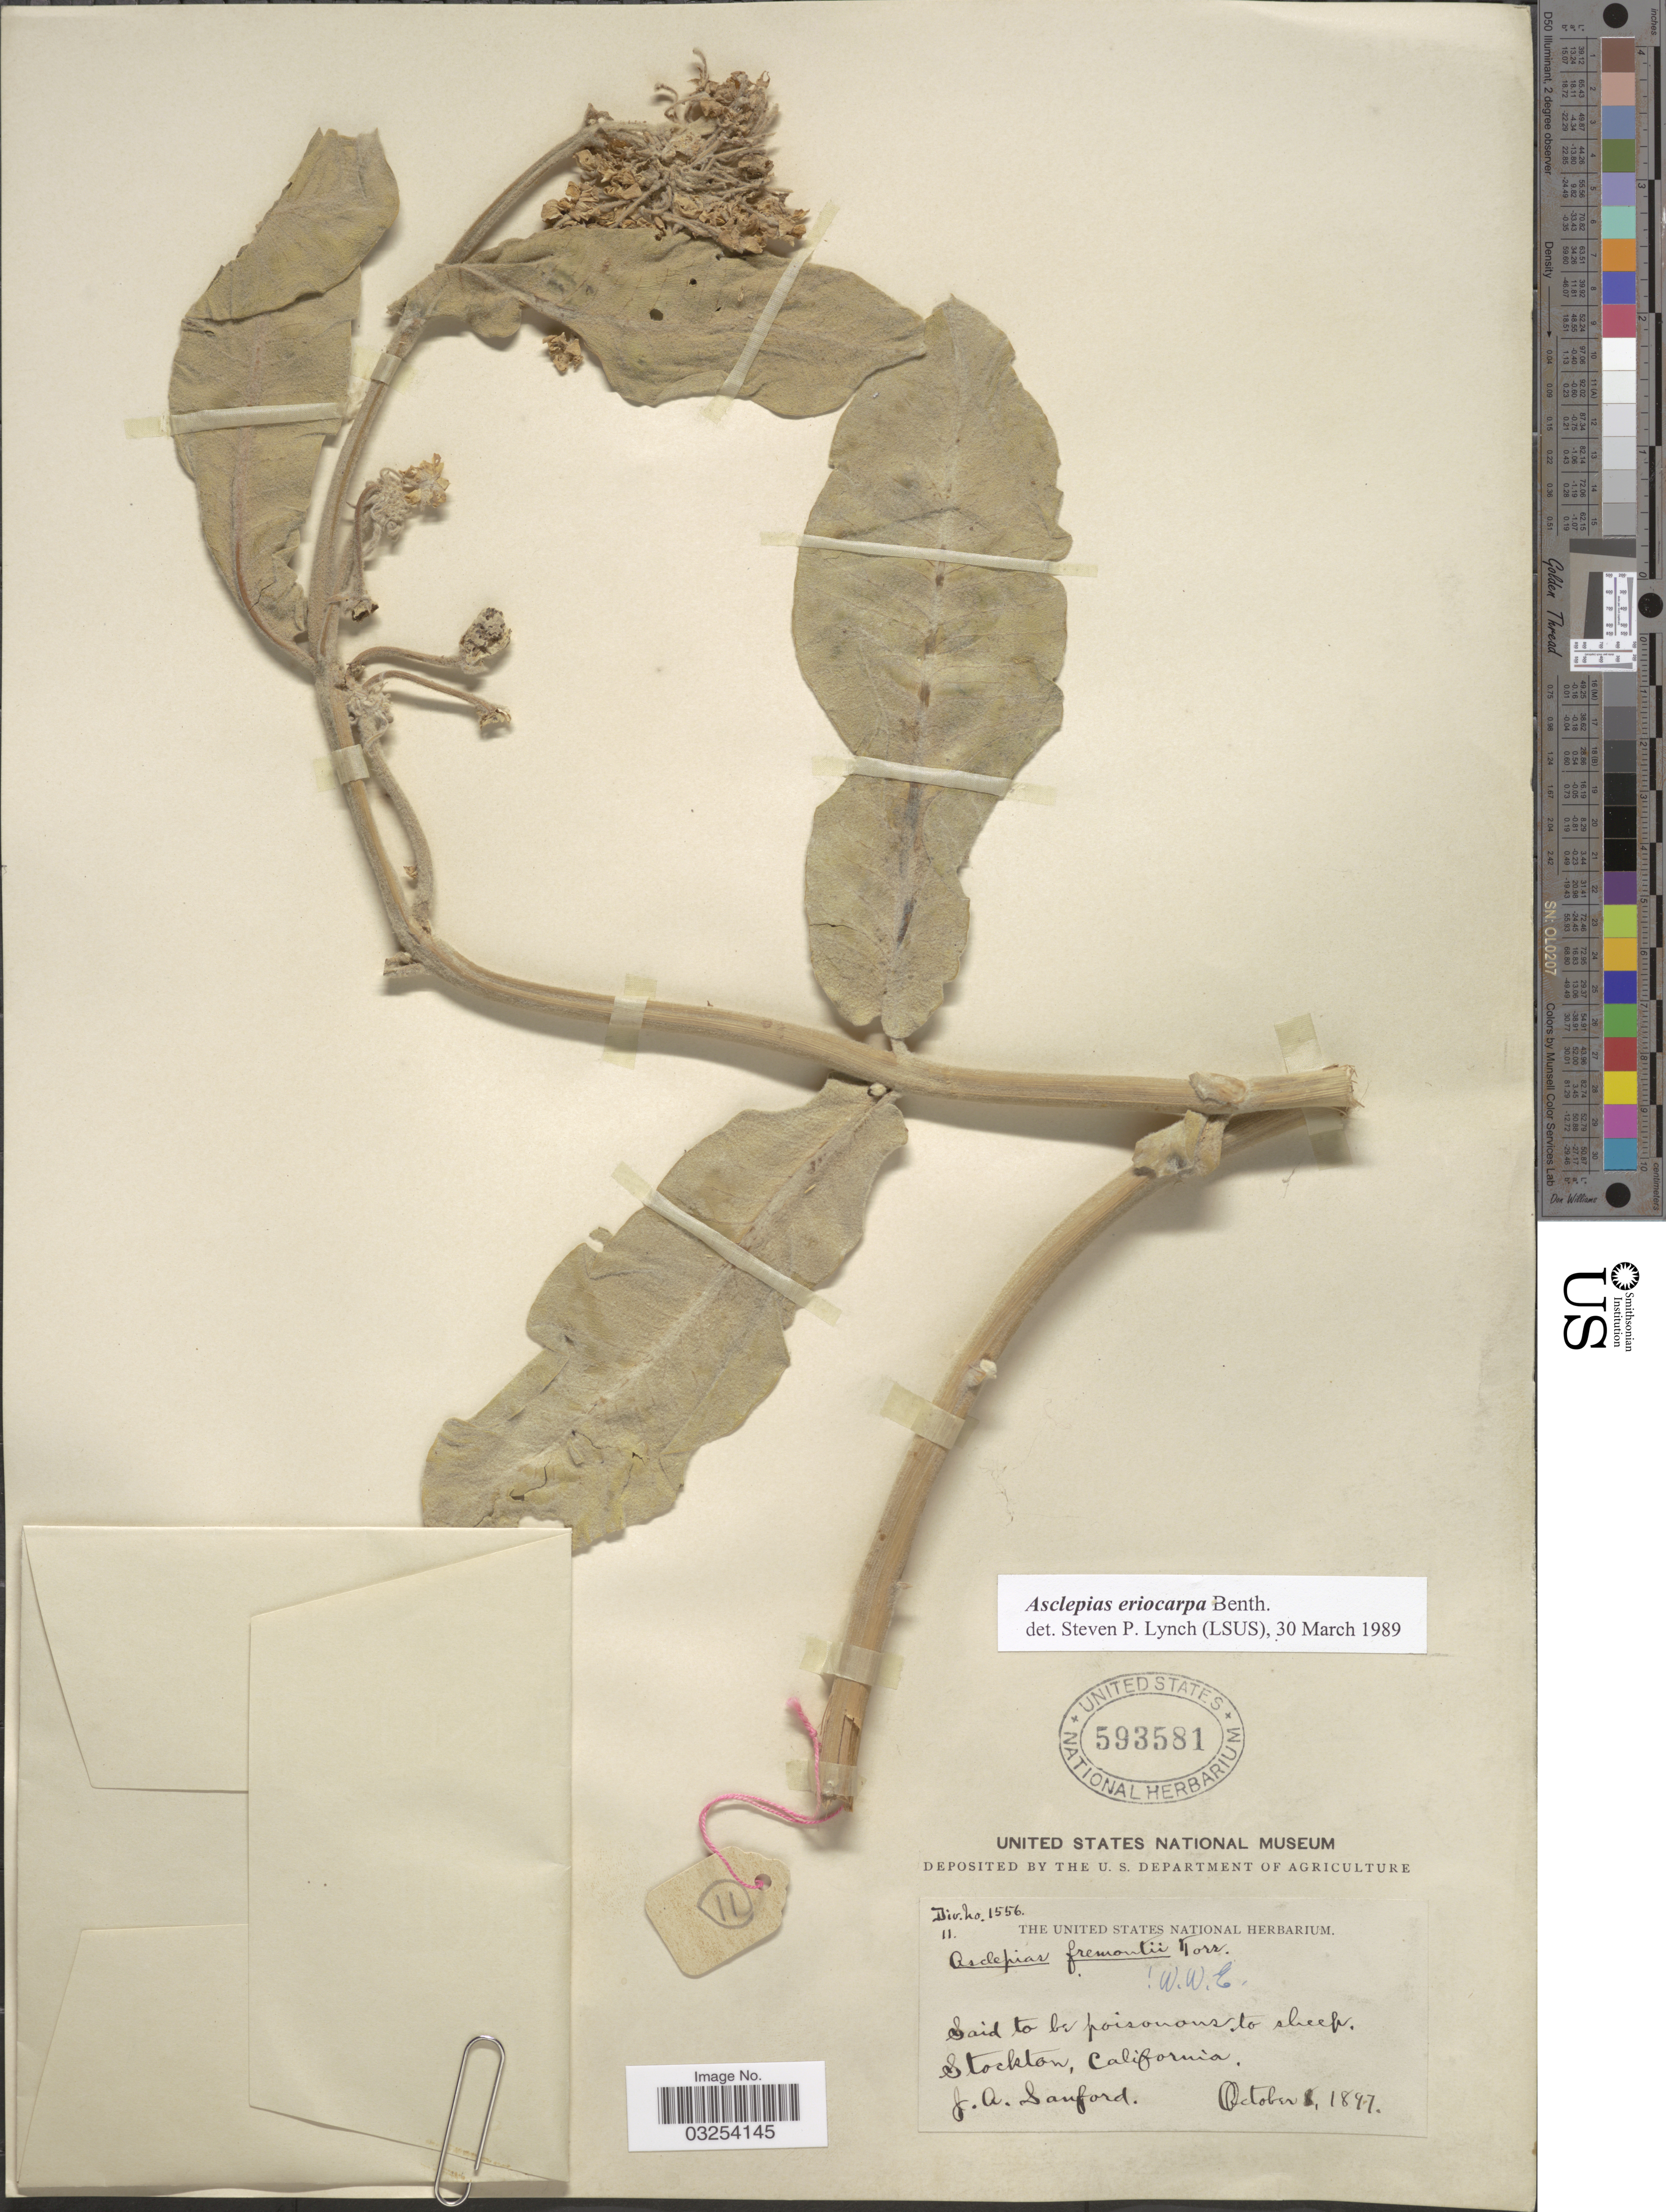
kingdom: Plantae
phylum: Tracheophyta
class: Magnoliopsida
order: Gentianales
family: Apocynaceae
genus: Asclepias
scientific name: Asclepias eriocarpa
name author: Benth.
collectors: J. Sanford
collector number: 11?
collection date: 1897-10-08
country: United States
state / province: California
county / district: San Joaquin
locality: Stockton.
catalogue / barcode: US 593581